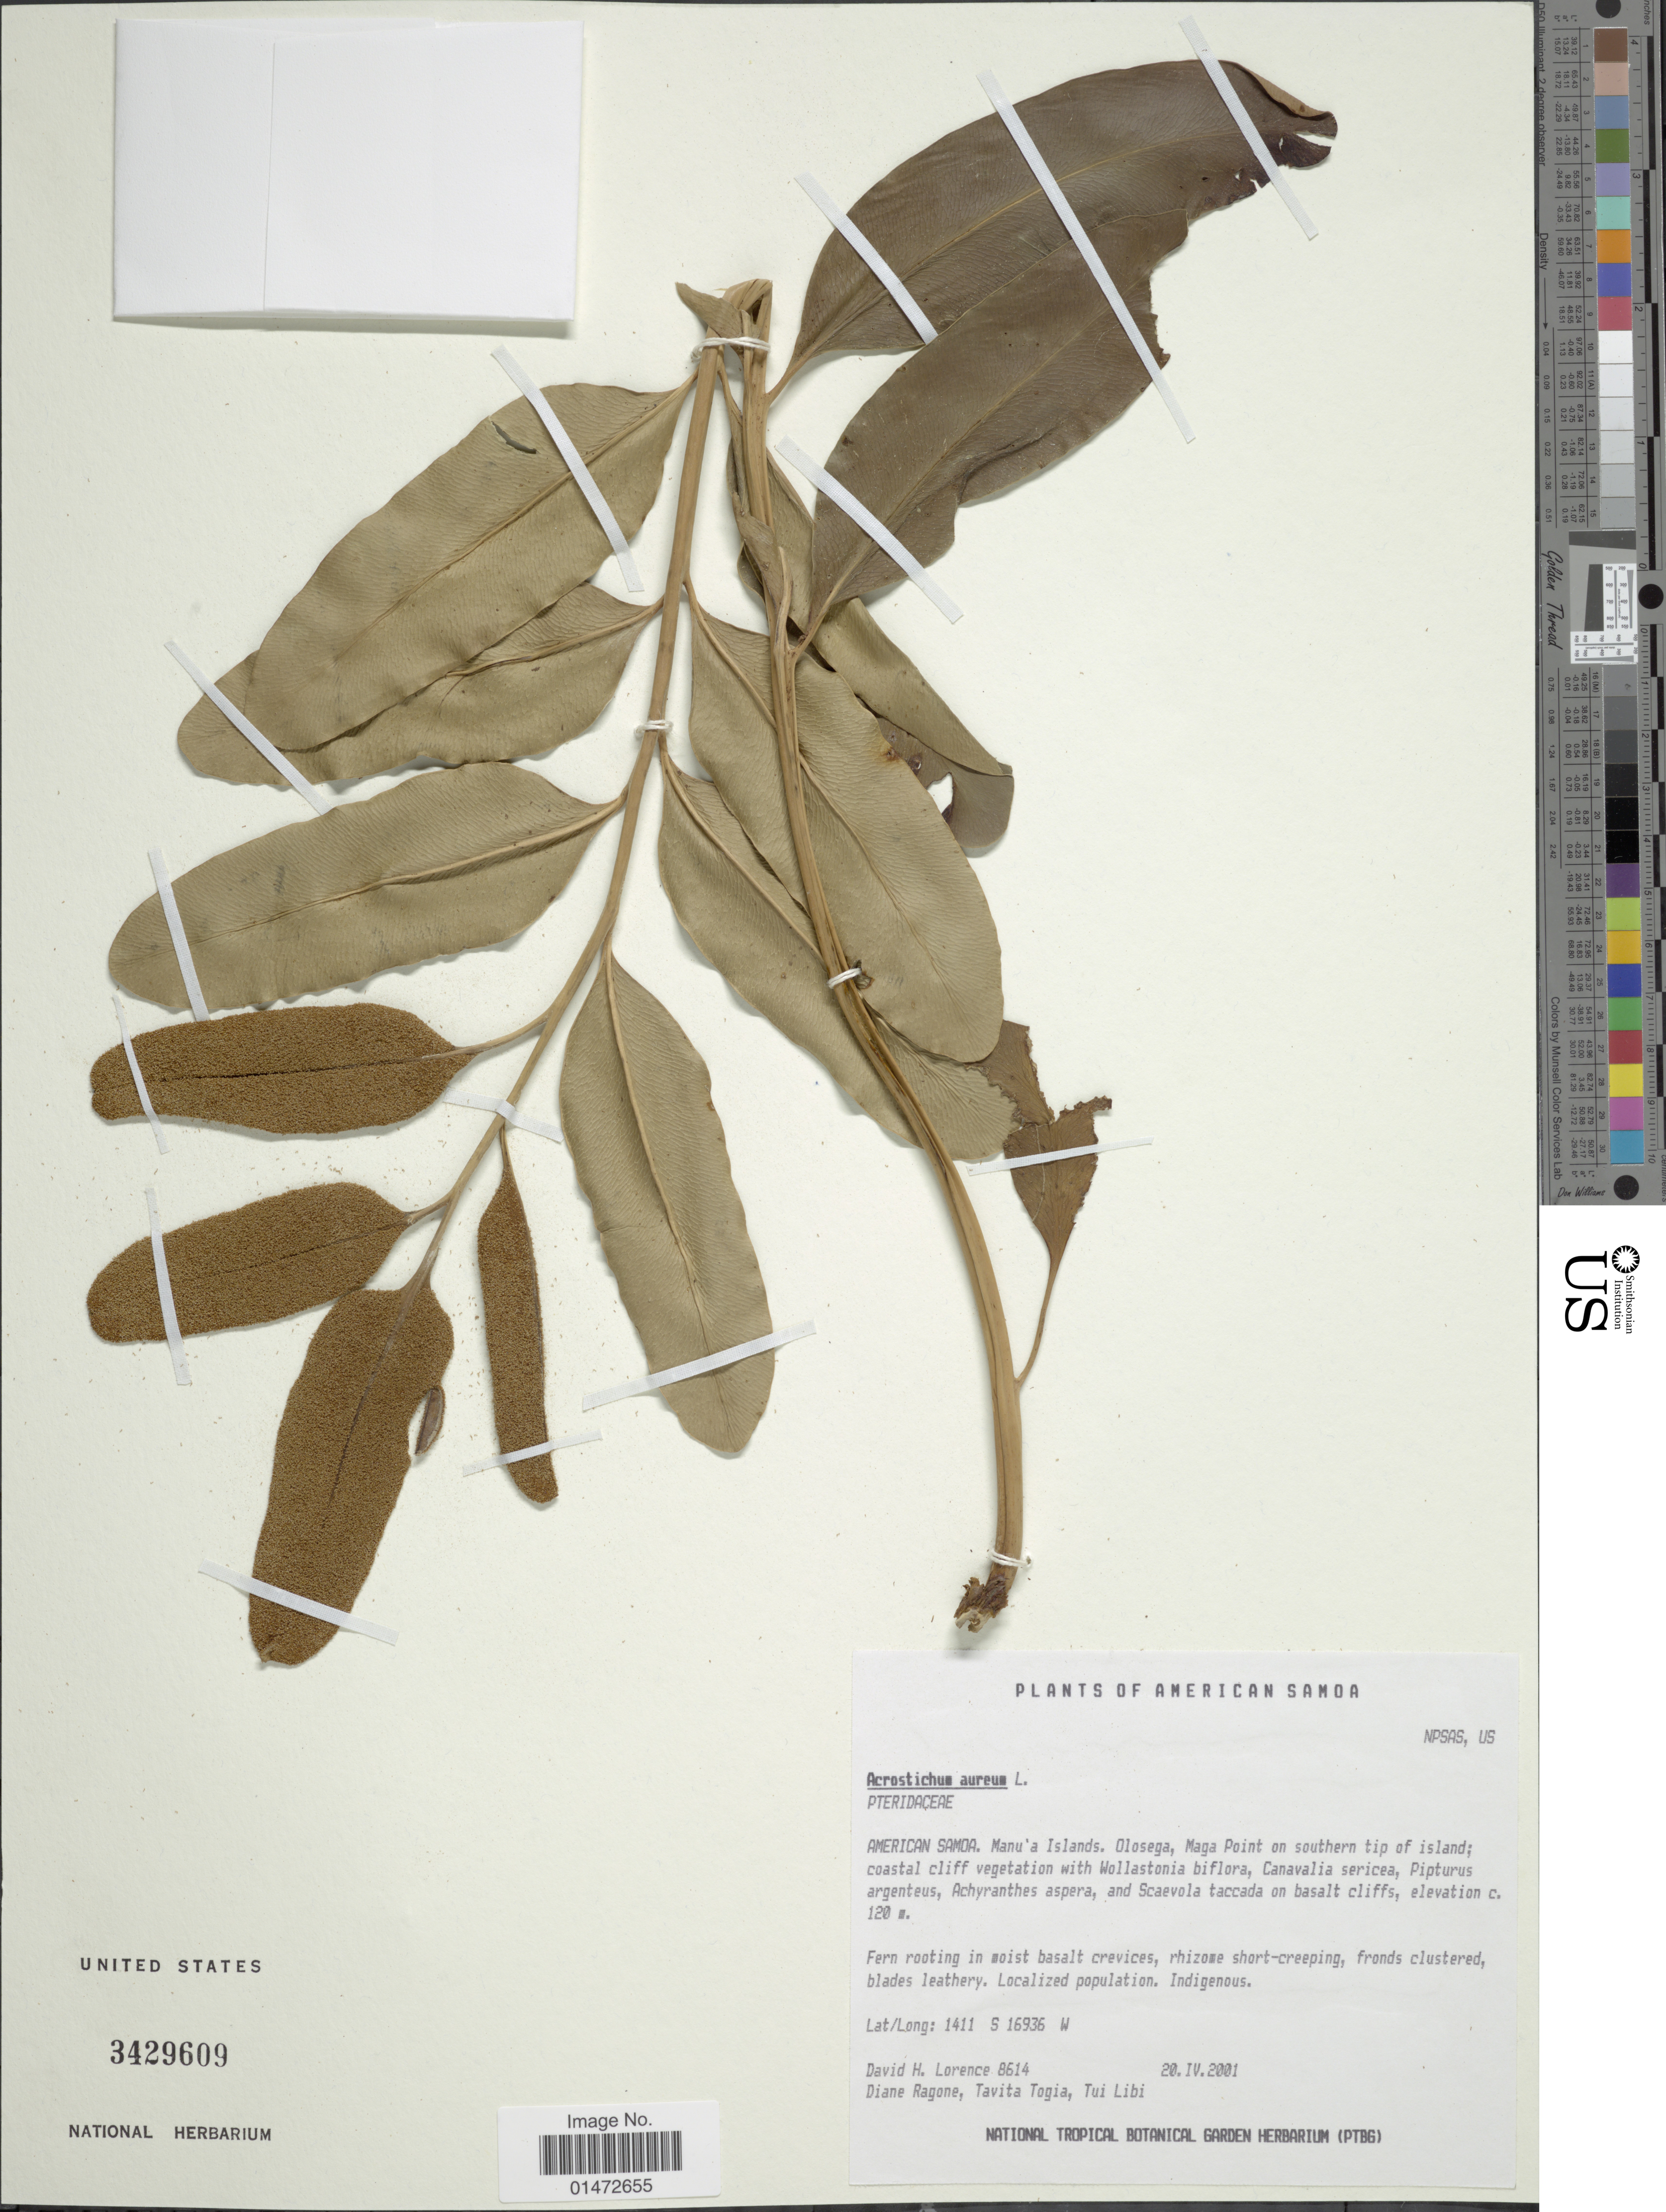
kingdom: Plantae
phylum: Tracheophyta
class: Polypodiopsida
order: Polypodiales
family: Pteridaceae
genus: Acrostichum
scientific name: Acrostichum aureum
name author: L.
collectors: D. Lorence, D. Ragone, T. Togia & T. Libi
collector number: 8614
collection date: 2001-04-20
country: American Samoa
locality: Manu'a Islands. Olosega, Maga Point on southern tip of island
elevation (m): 120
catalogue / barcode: US 3429609